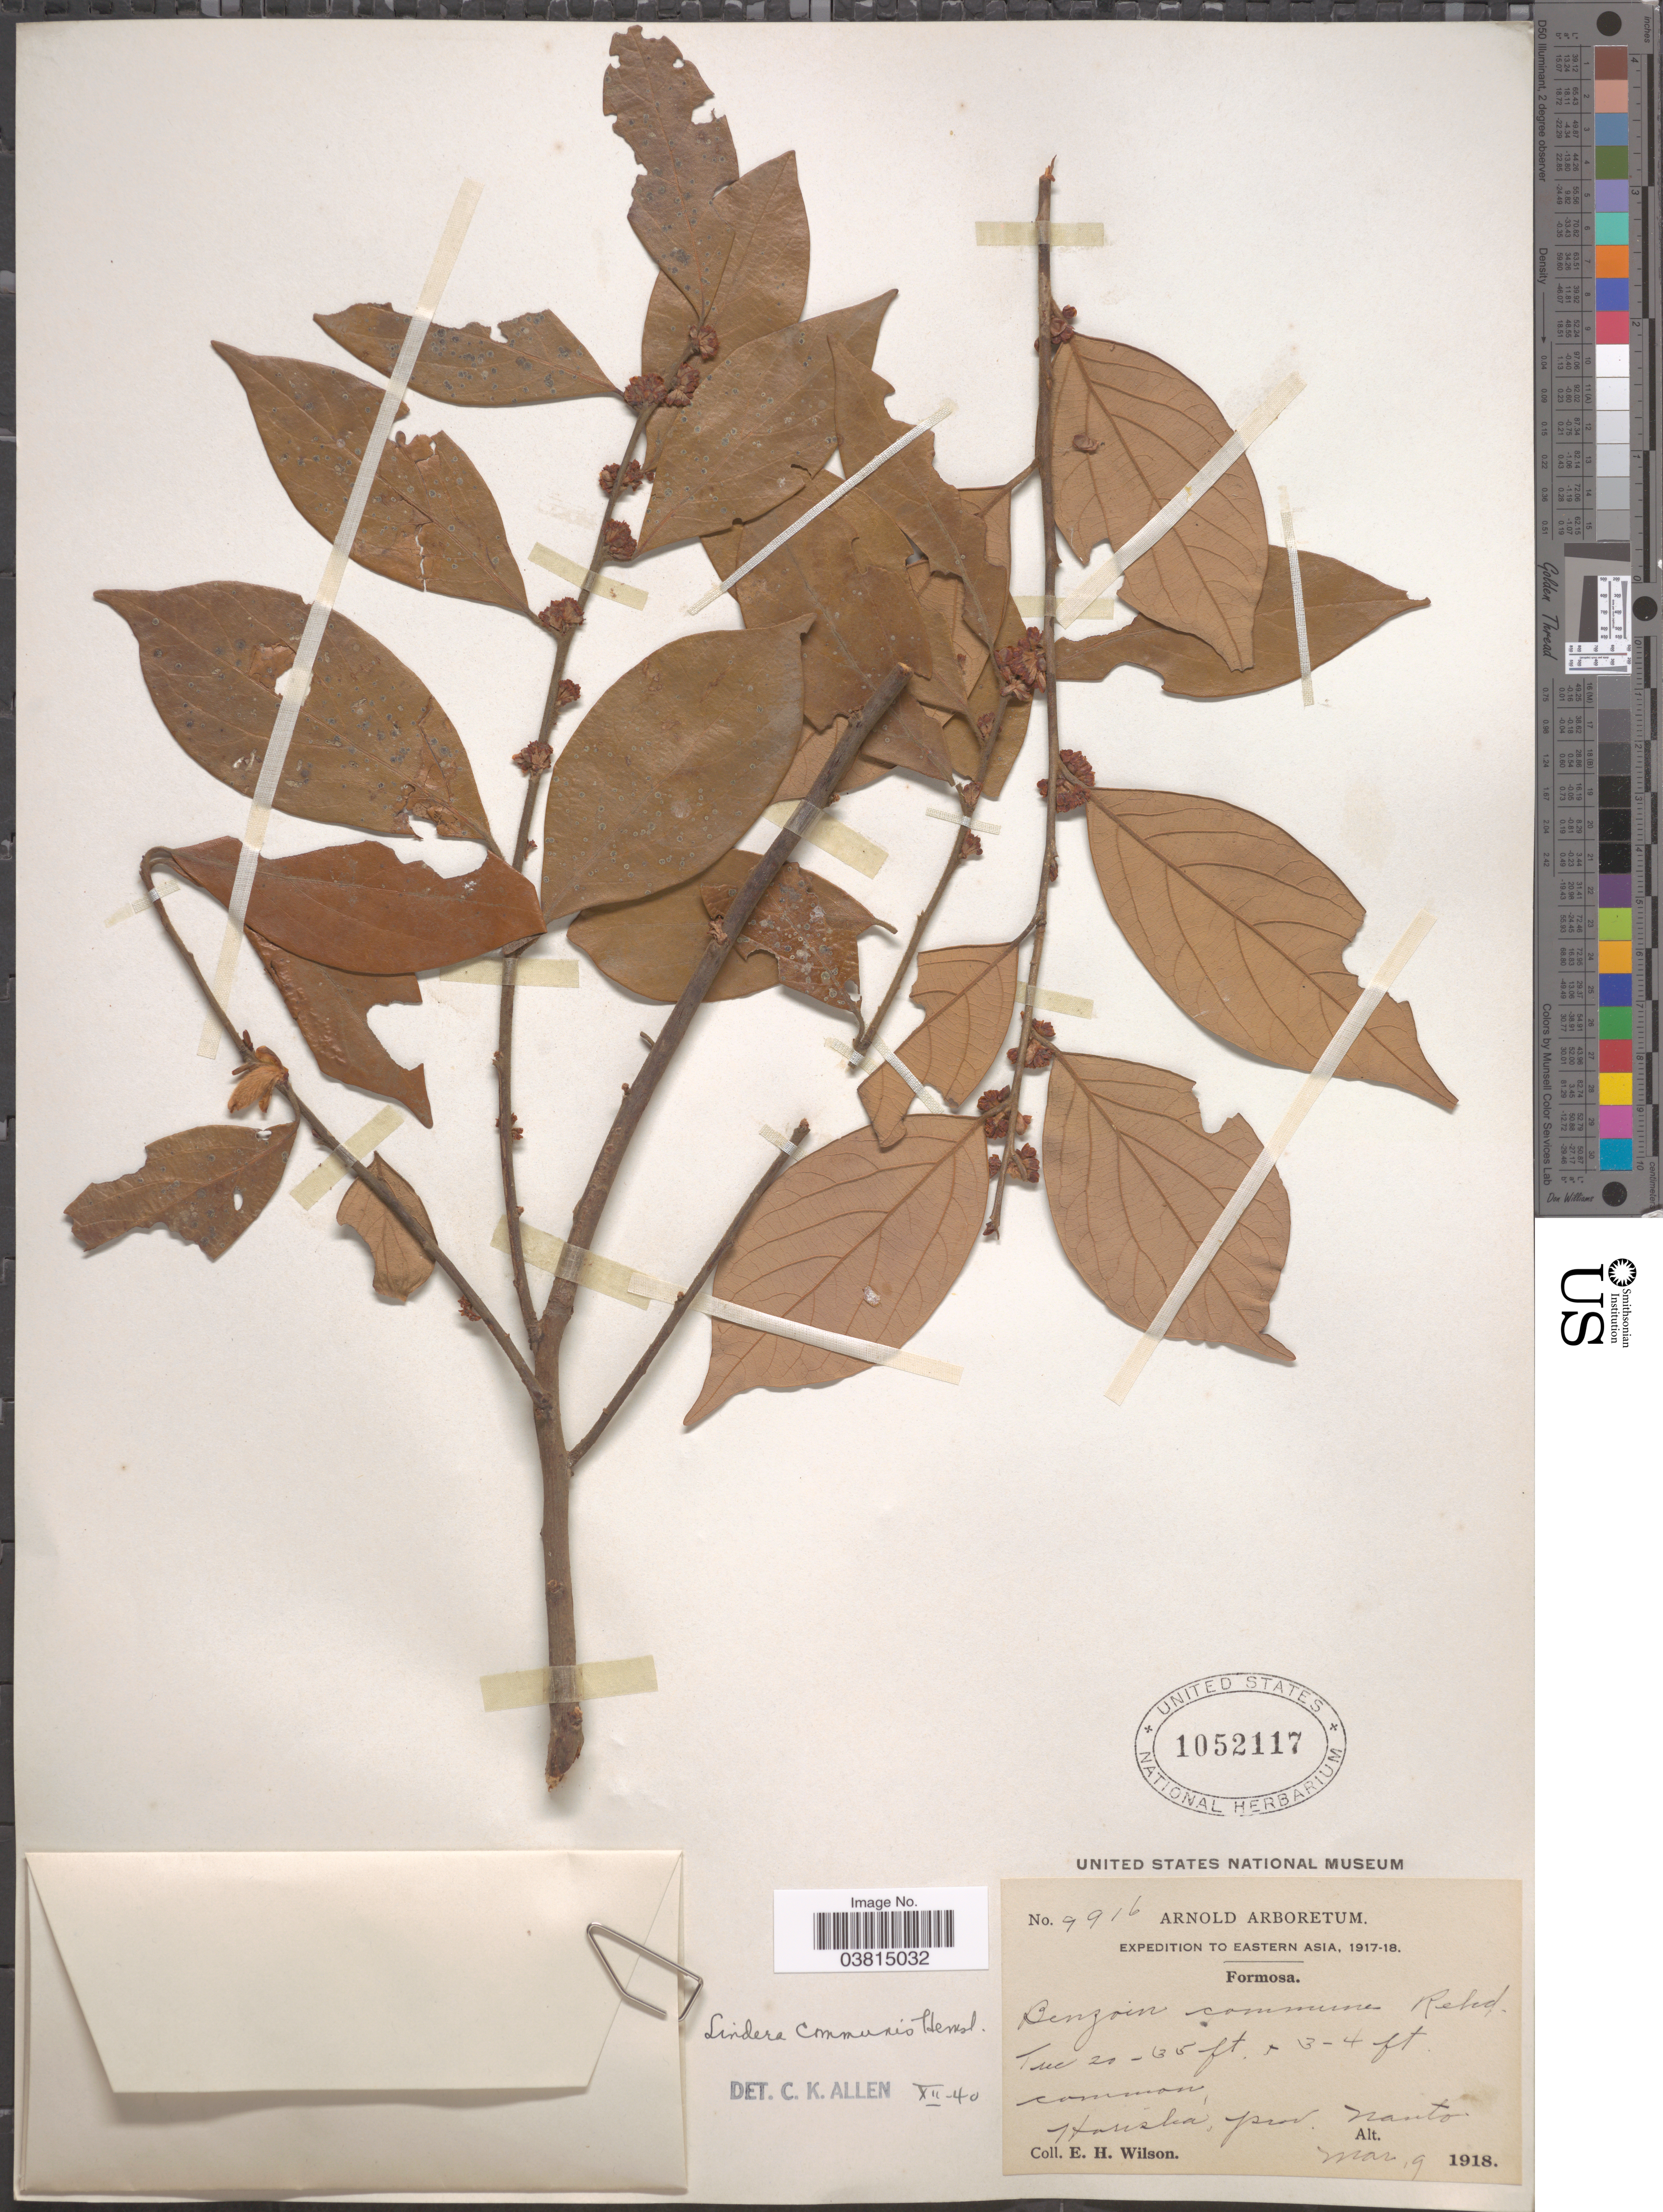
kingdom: Plantae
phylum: Tracheophyta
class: Magnoliopsida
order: Laurales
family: Lauraceae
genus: Lindera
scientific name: Lindera communis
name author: Hemsl.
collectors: E. Wilson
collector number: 9916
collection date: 1918-03-09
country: Taiwan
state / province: Nantou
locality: Eastern Asia. Formosa. Honsha [interpreted], prov. Nanto.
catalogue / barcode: US 1052117